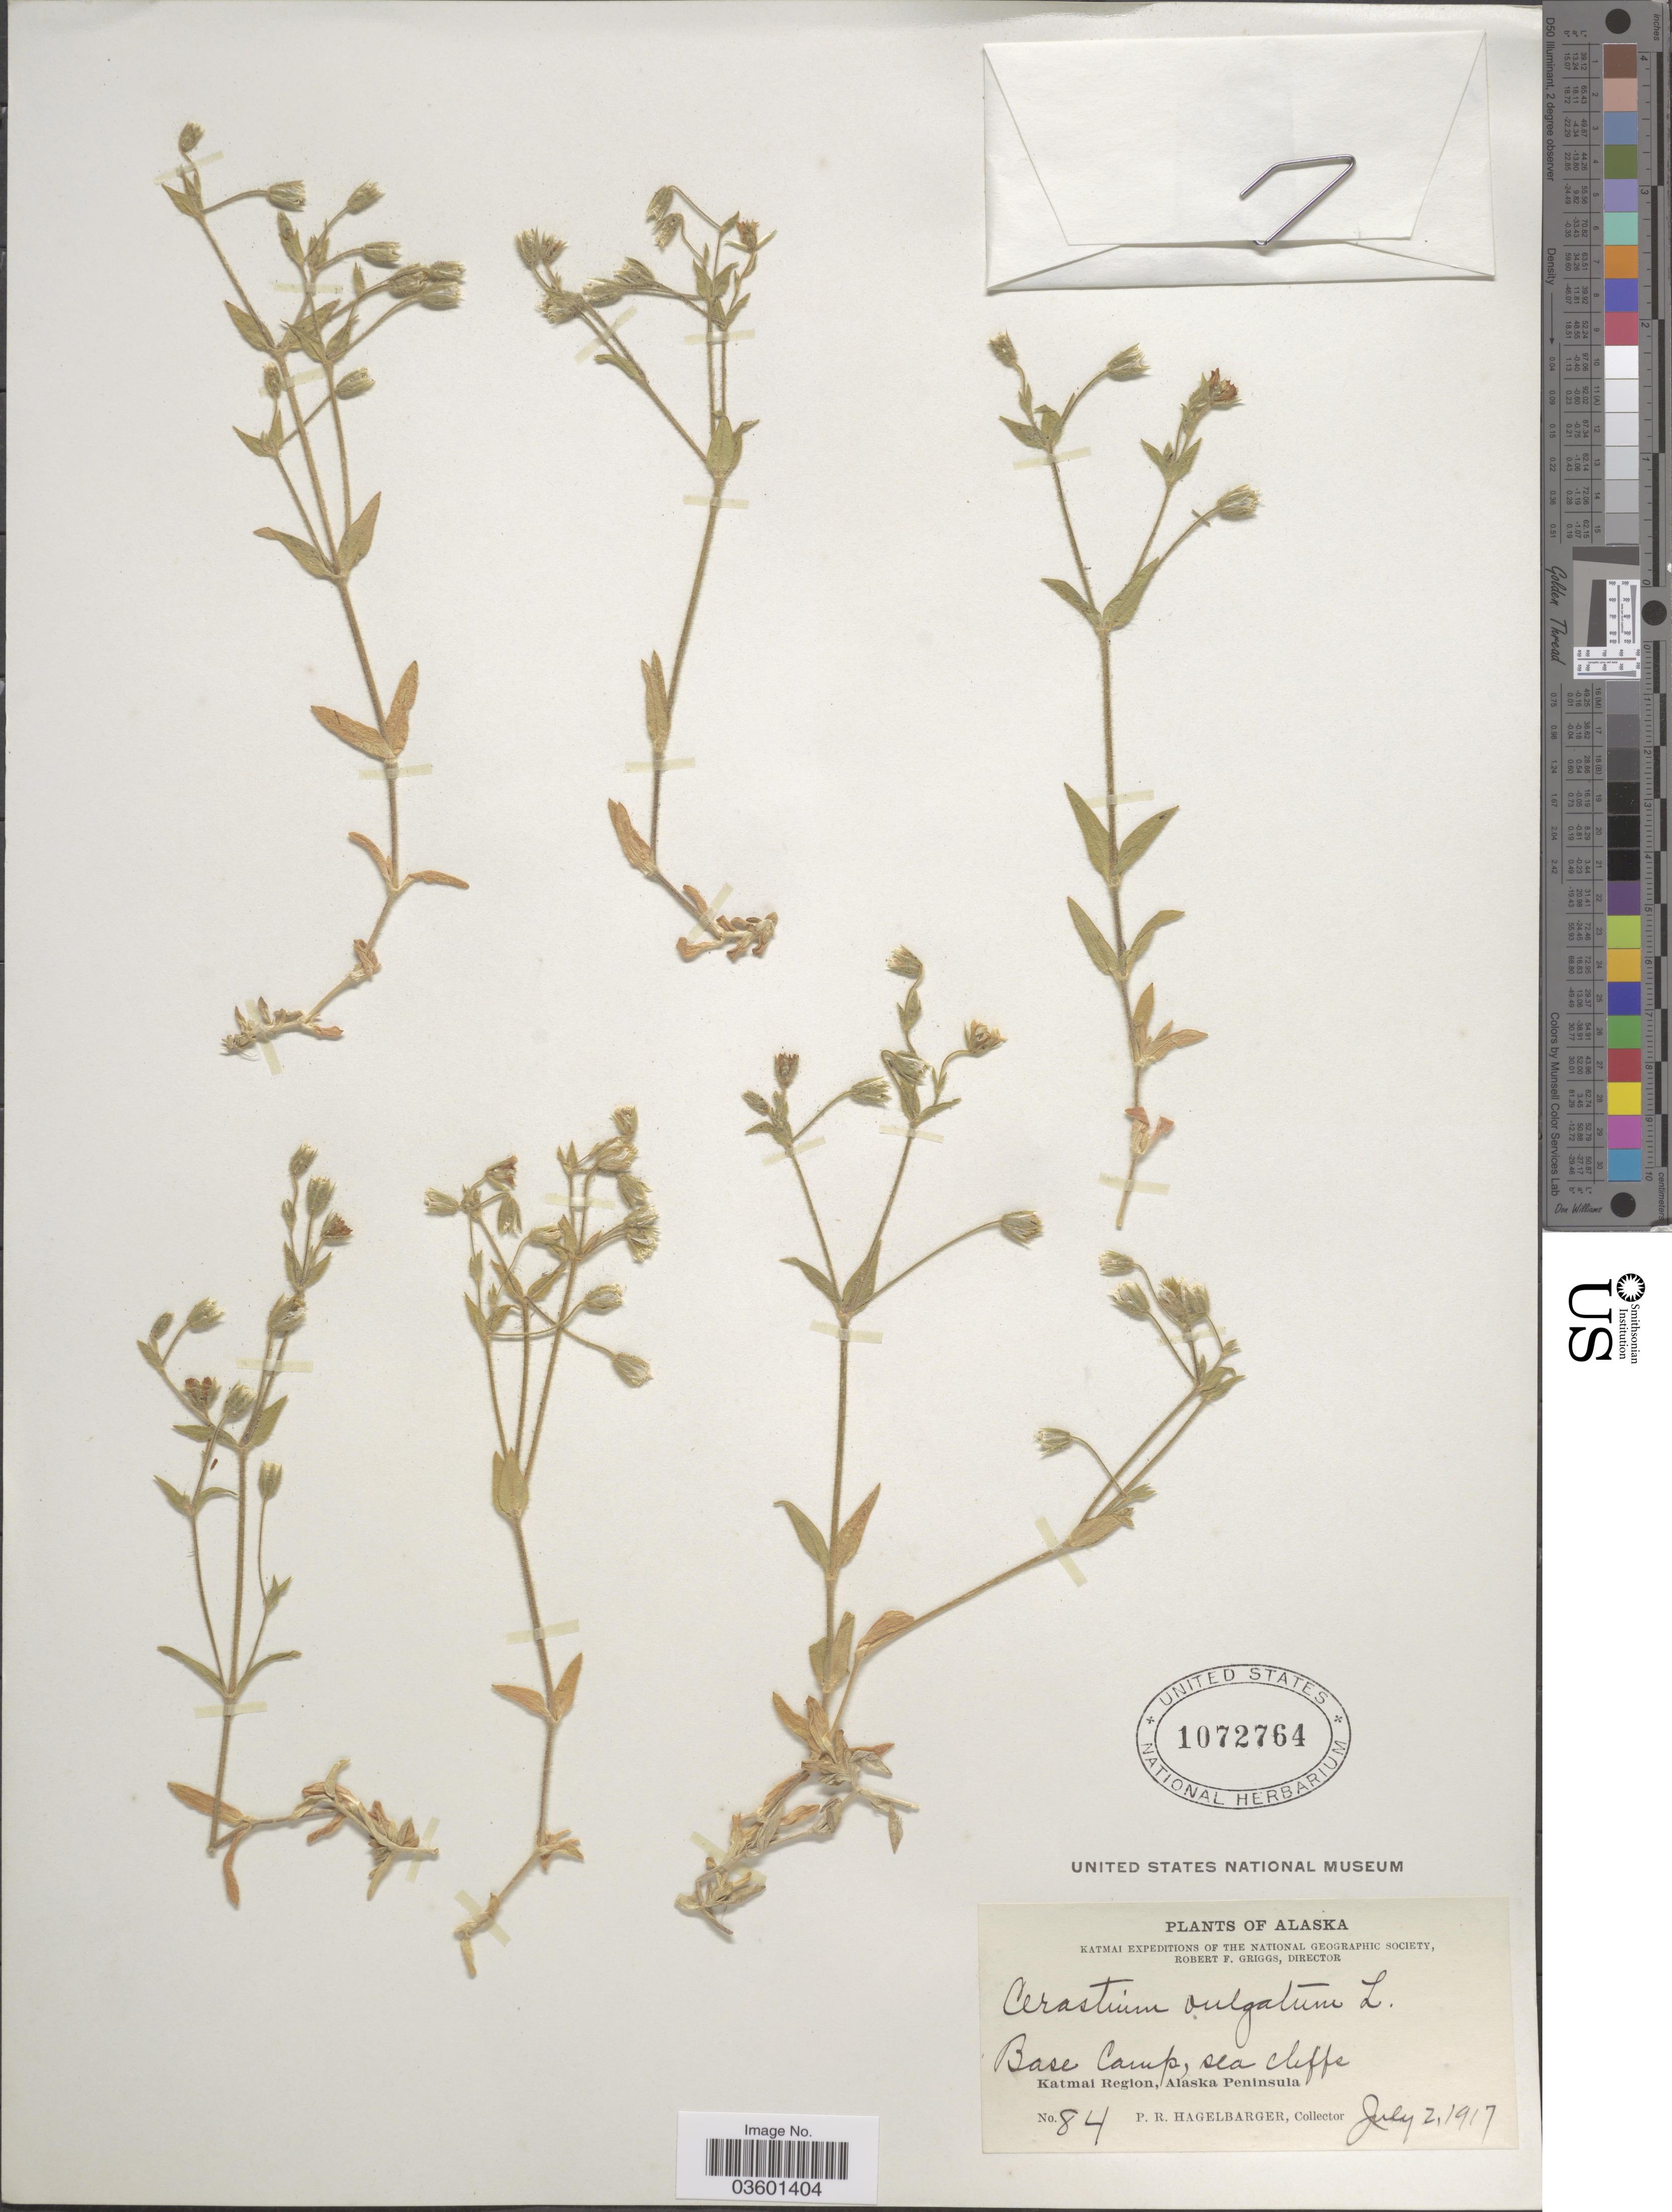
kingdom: Plantae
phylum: Tracheophyta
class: Magnoliopsida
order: Caryophyllales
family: Caryophyllaceae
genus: Cerastium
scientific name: Cerastium beeringianum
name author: Cham. & Schltdl.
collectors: P. Hagelbarger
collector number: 84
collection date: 1917-07-02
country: United States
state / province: Alaska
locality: Base Camp, sea cliffs. Katmai Region, Alaska Peninsula.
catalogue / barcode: US 1072764